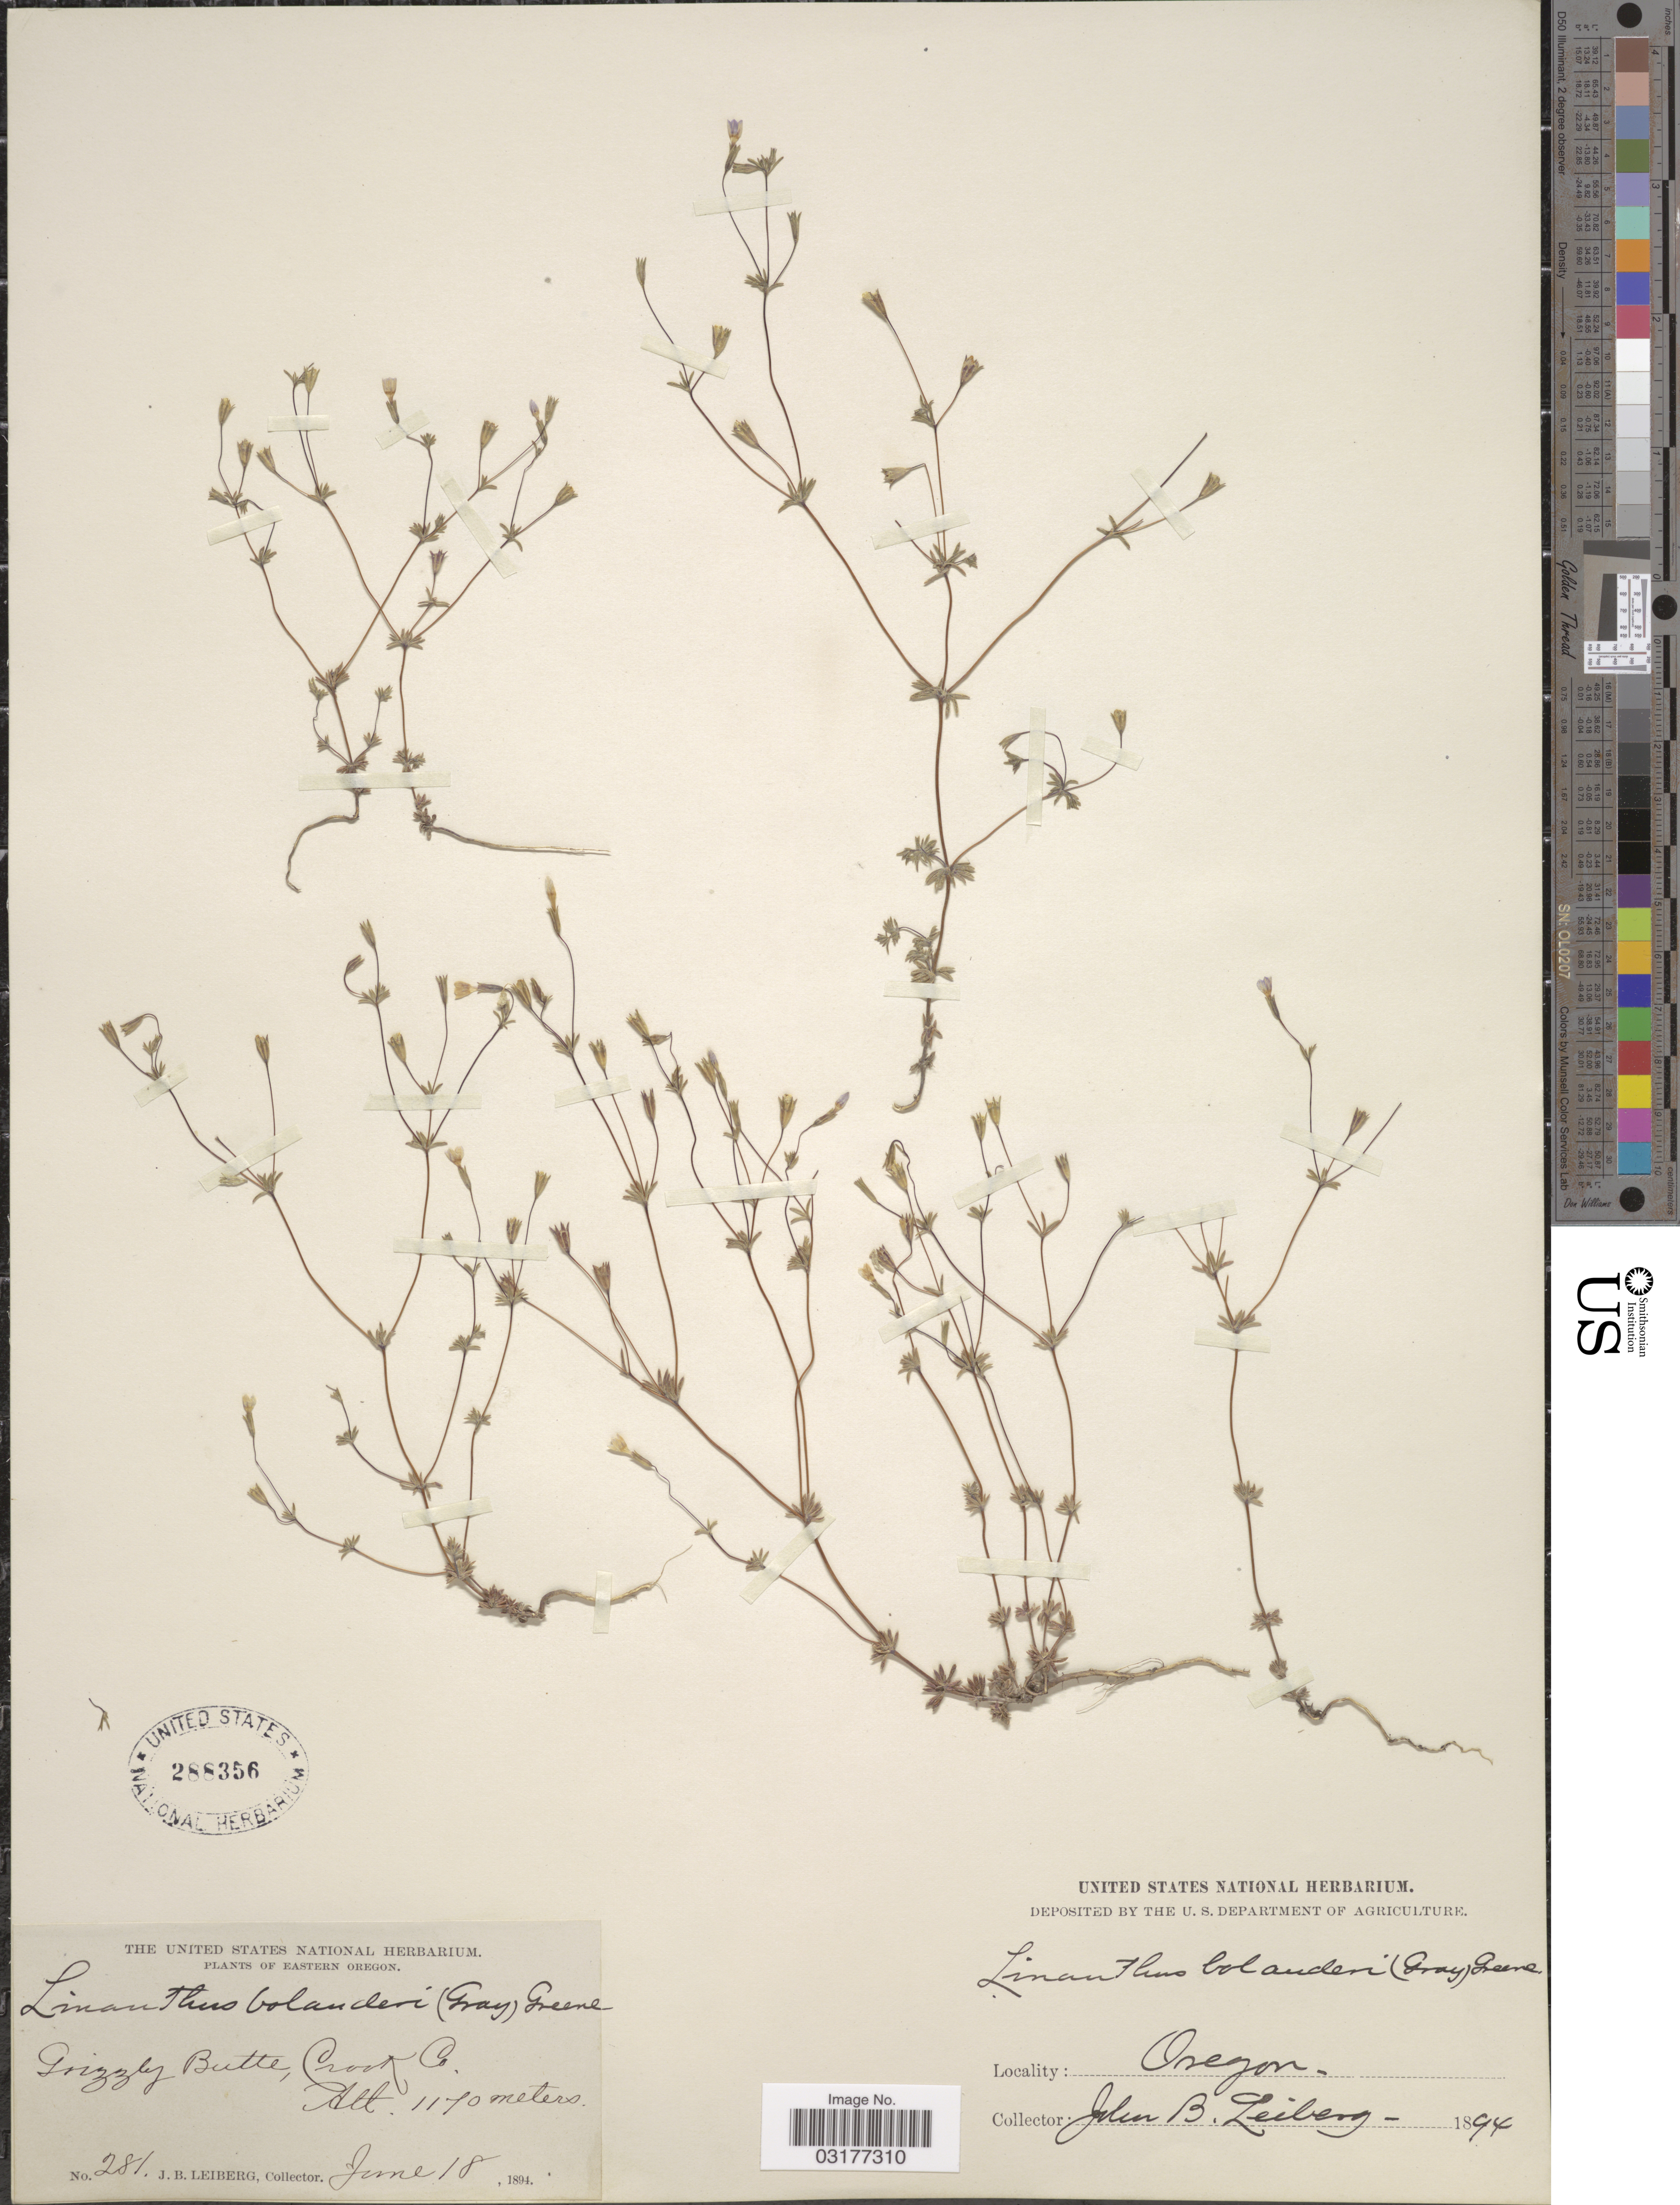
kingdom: Plantae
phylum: Tracheophyta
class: Magnoliopsida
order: Ericales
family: Polemoniaceae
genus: Leptosiphon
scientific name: Leptosiphon bolanderi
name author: (A. Gray) J.M. Porter & L.A. Johnson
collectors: J. B. Leiberg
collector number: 281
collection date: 1894-06-18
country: United States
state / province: Oregon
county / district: Crook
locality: Eastern Oregon. Grizzley Butte, Crook Co.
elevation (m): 1170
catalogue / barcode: US 288356